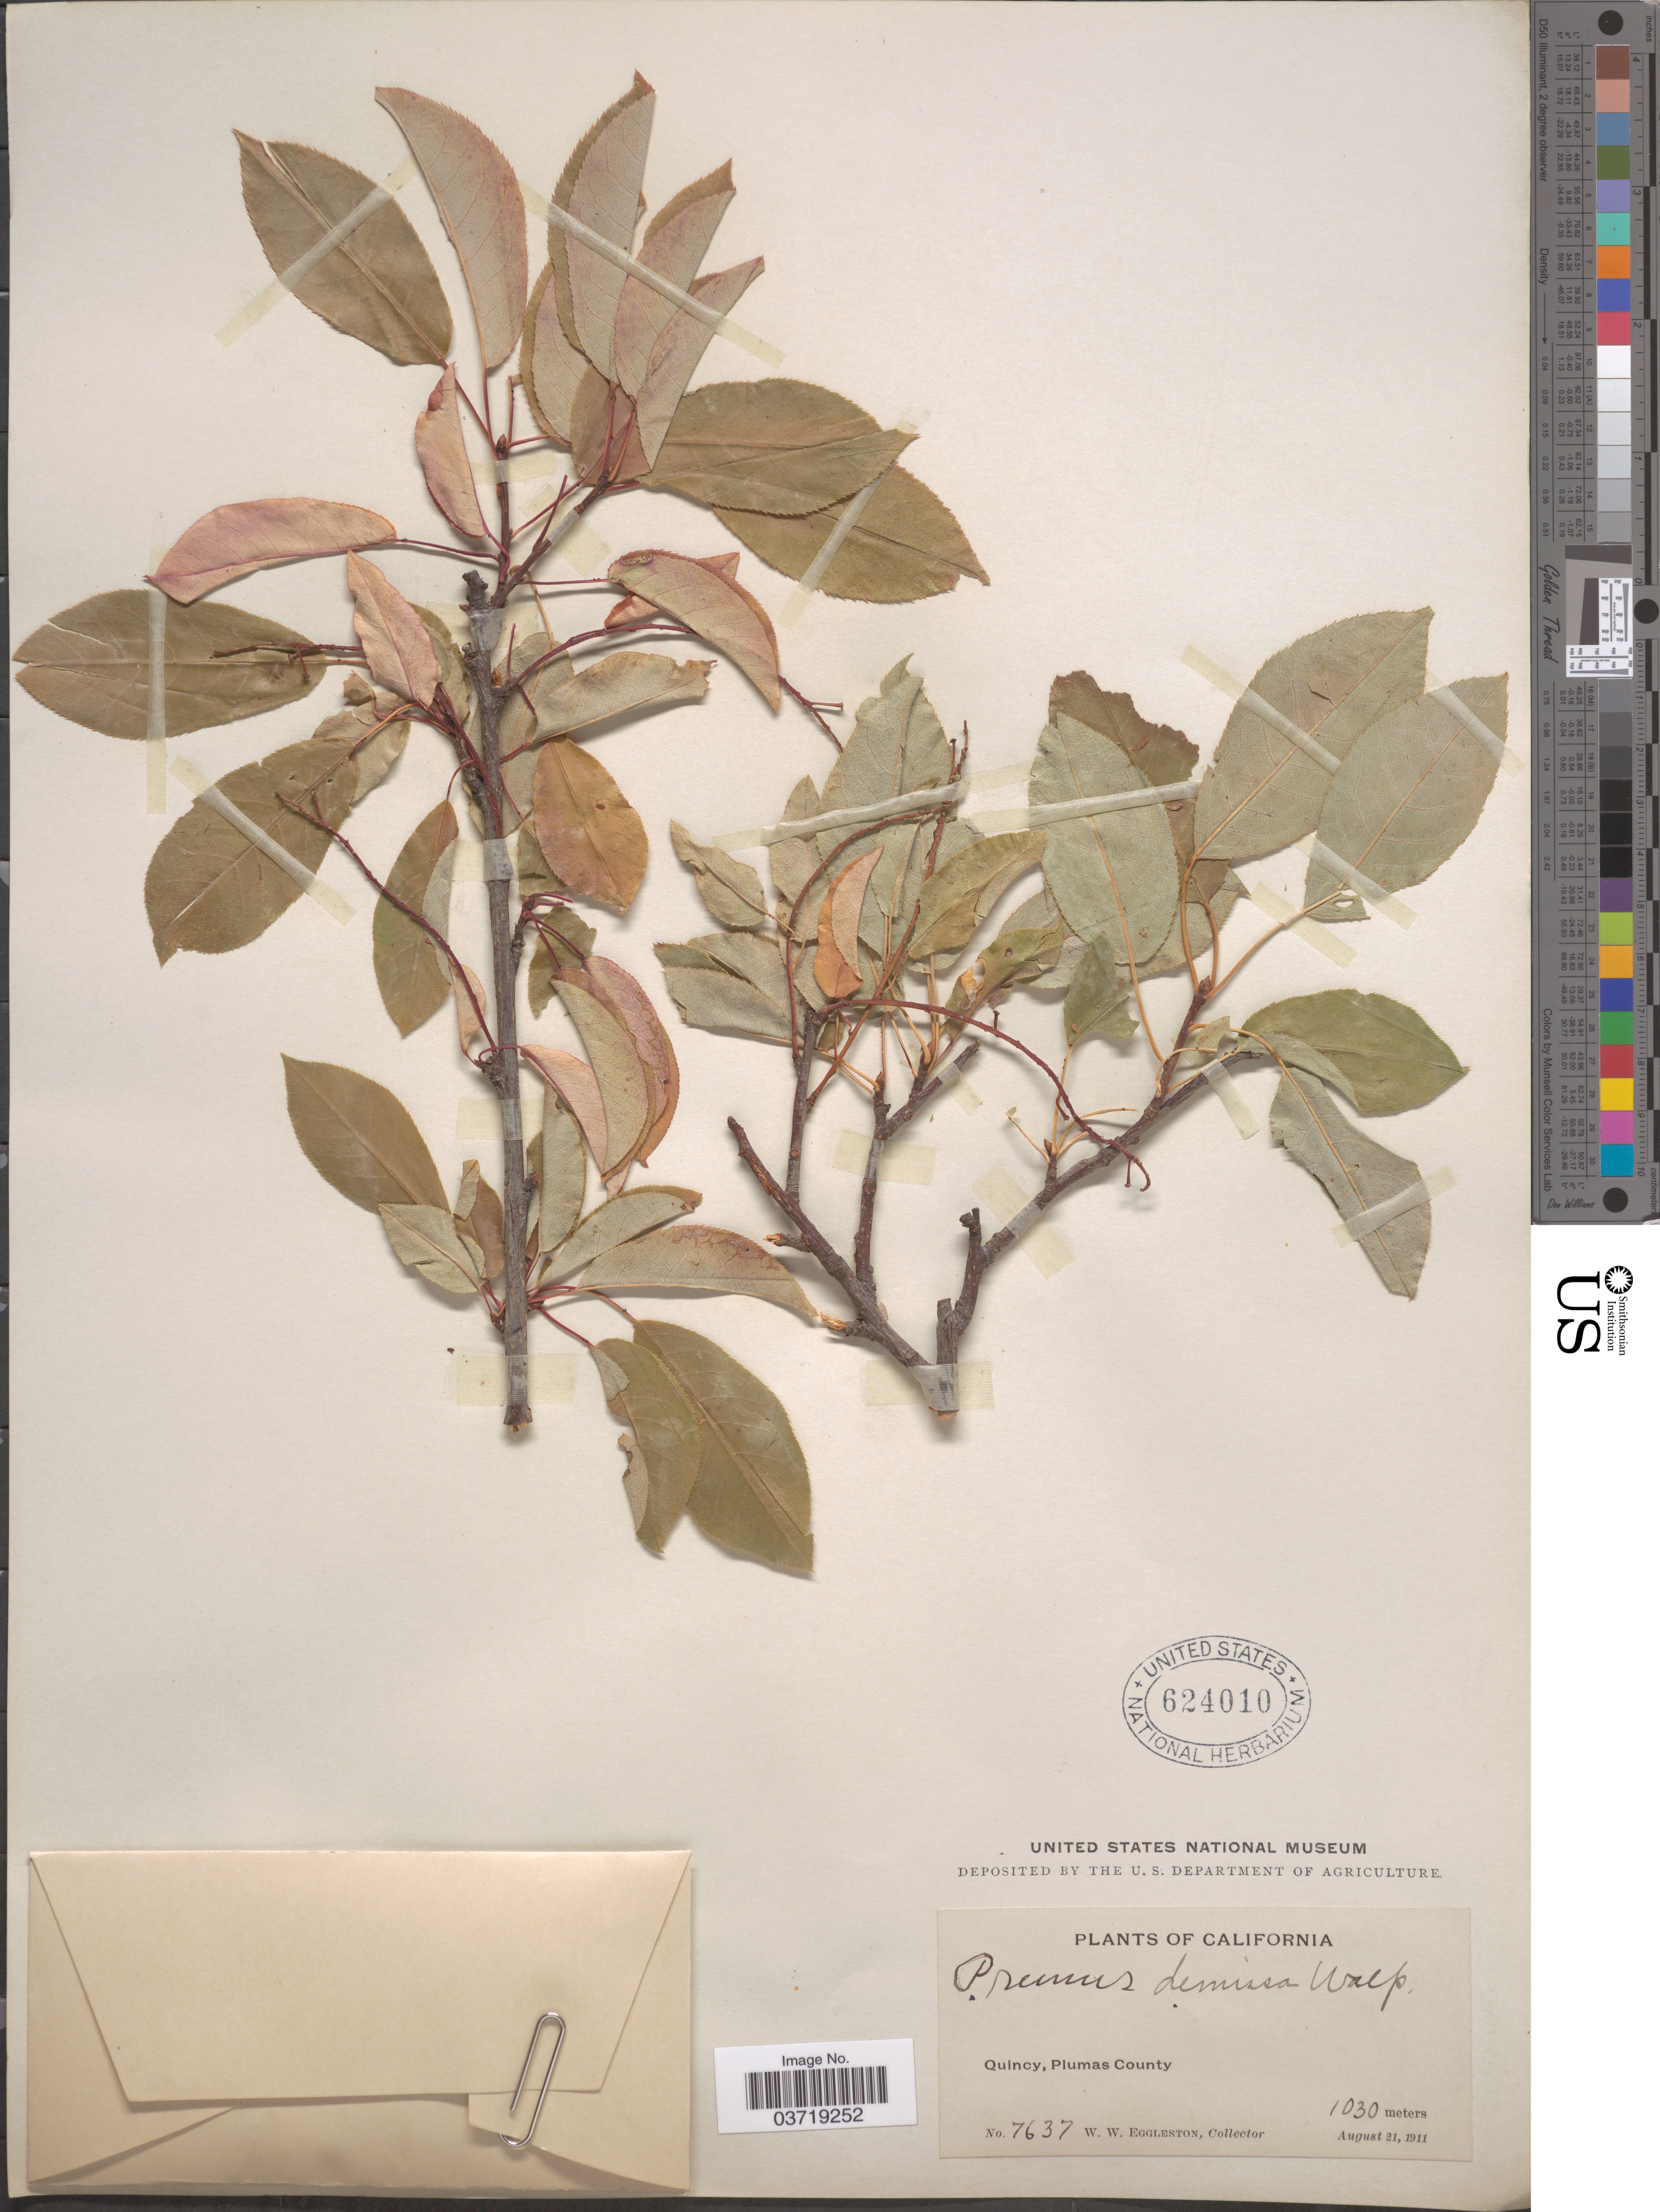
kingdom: Plantae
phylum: Tracheophyta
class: Magnoliopsida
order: Rosales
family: Rosaceae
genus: Prunus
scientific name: Prunus virginiana var. demissa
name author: (Nutt.) Torr.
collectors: W. W. Eggleston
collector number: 7637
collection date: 1911-08-21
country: United States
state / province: California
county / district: Plumas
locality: Quincy, Plumas County.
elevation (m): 1030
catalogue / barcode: US 624010